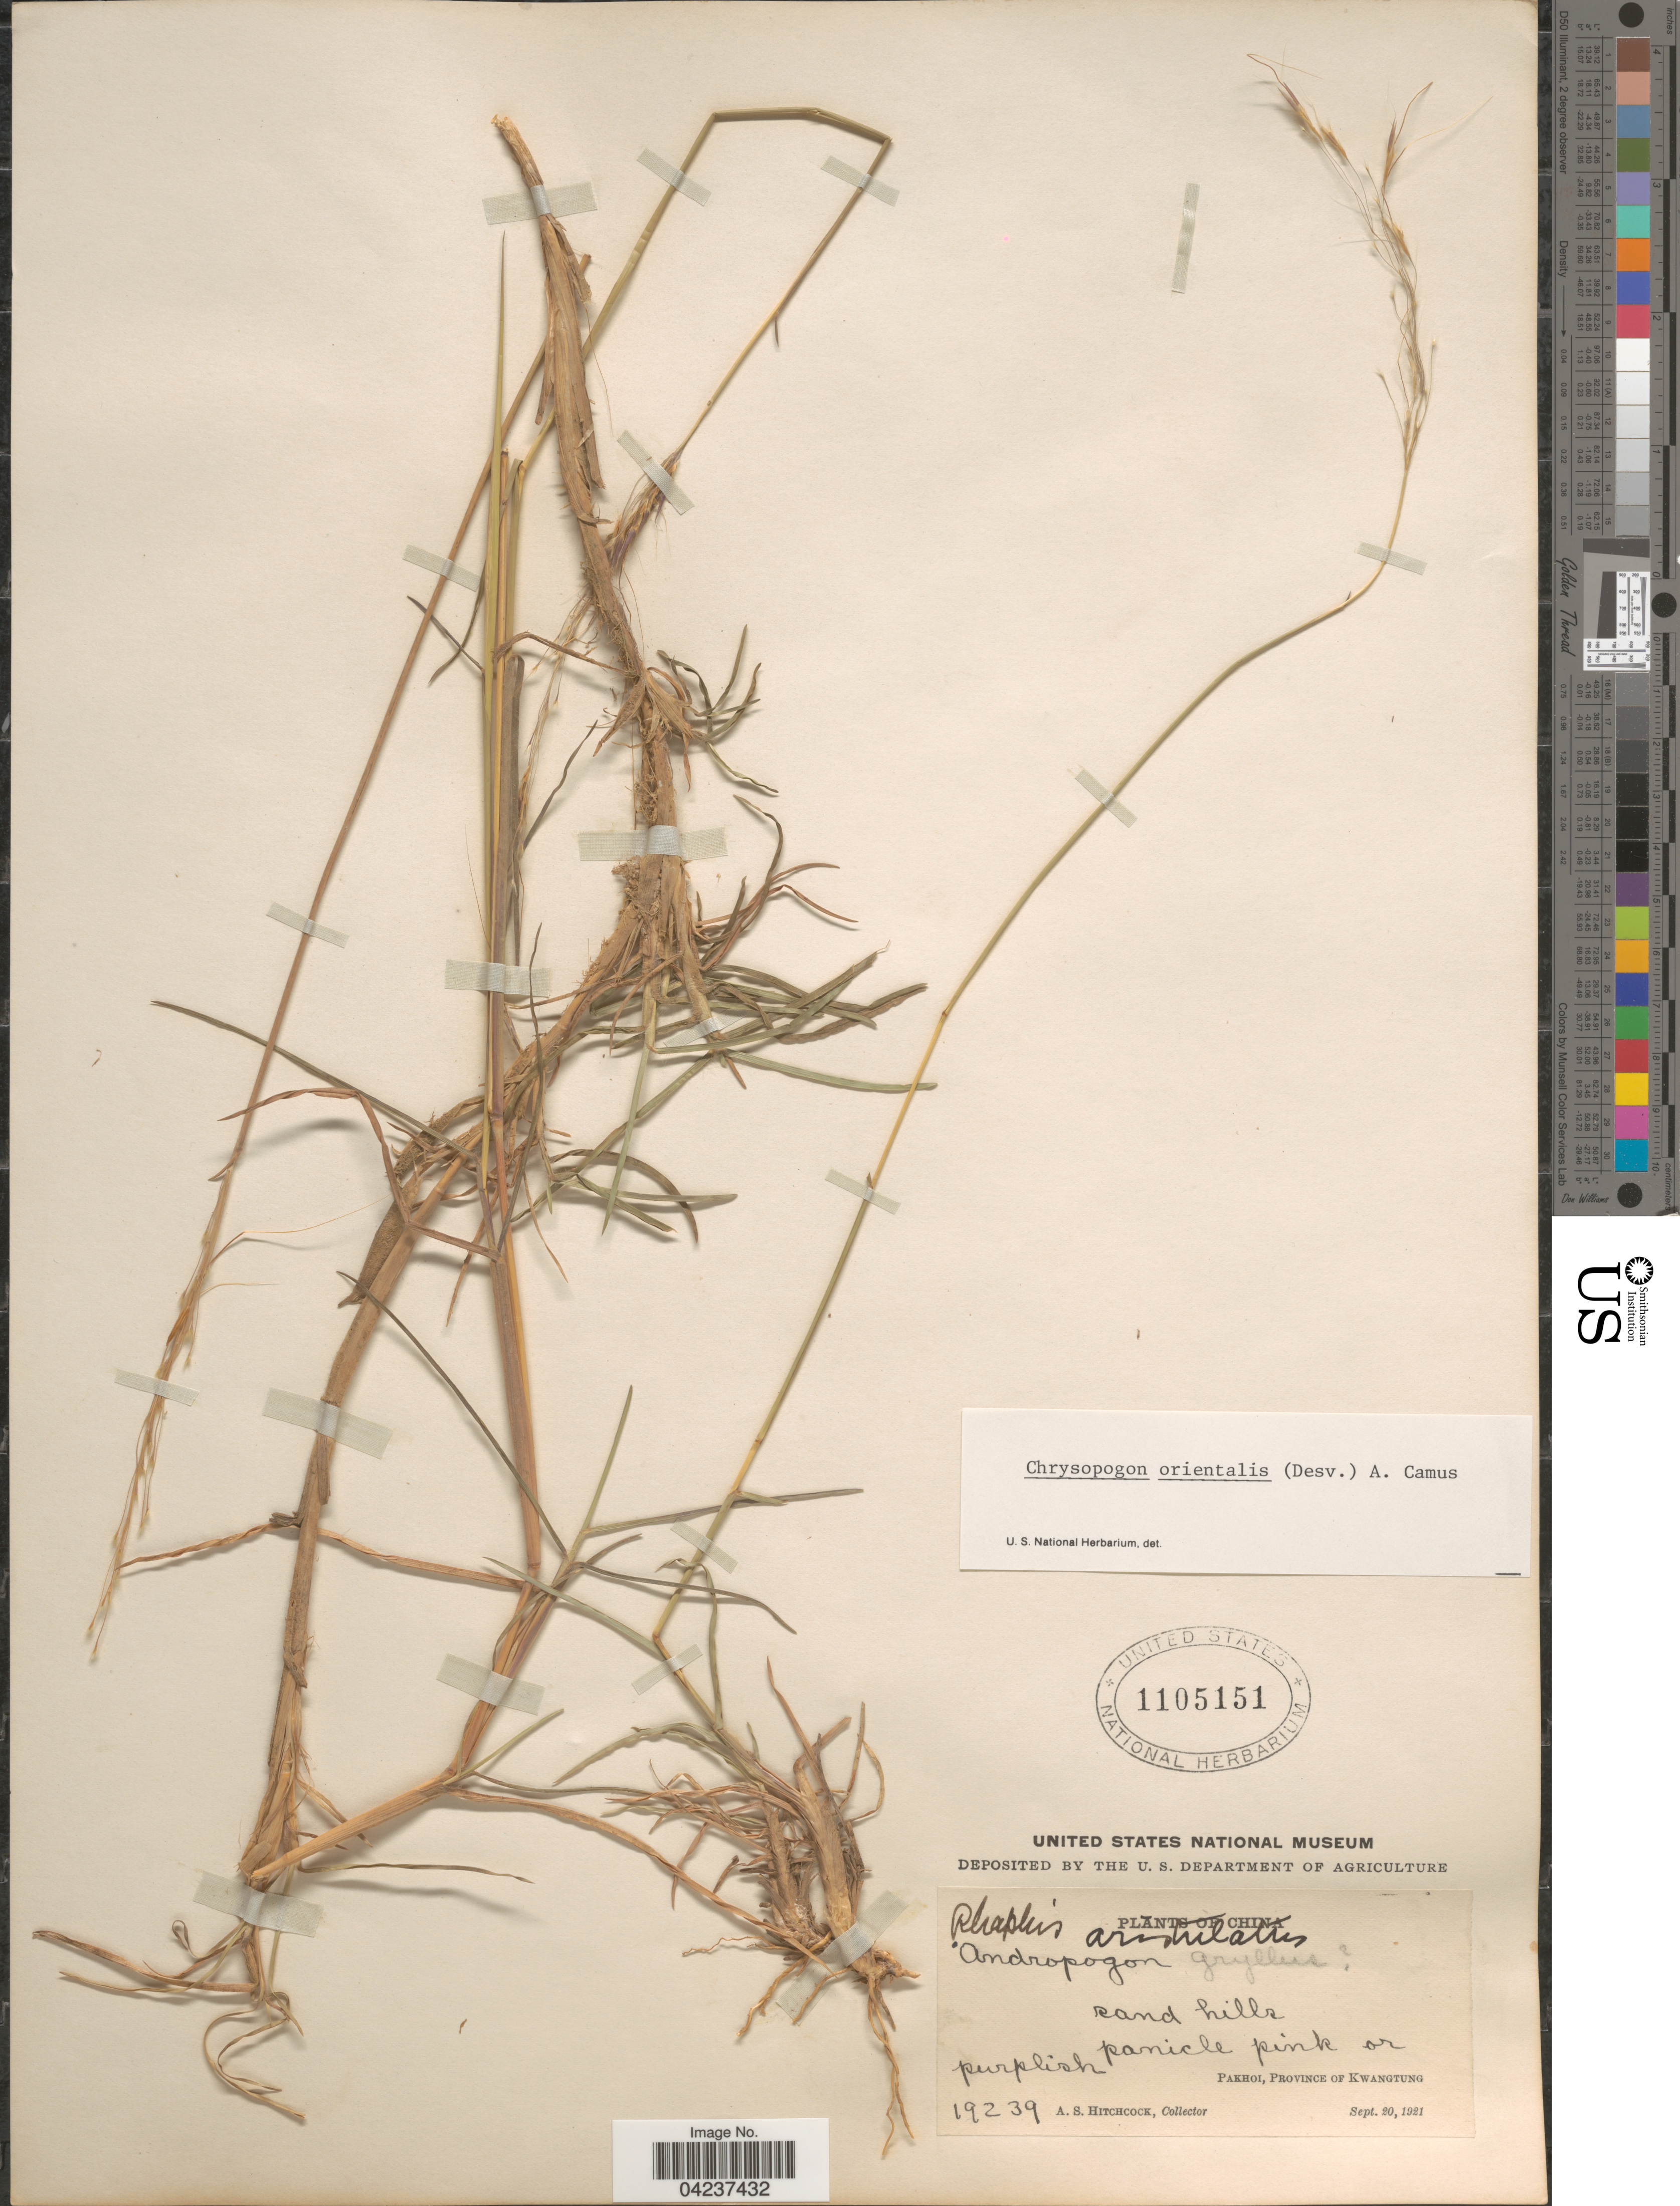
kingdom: Plantae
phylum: Tracheophyta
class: Liliopsida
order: Poales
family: Poaceae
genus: Chrysopogon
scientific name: Chrysopogon orientalis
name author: (Desv.) A. Camus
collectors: A. S. Hitchcock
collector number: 19239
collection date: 1921-09-20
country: China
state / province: Guangdong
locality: Pakhoi, Province Of Kwangtung.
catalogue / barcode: US 1105151